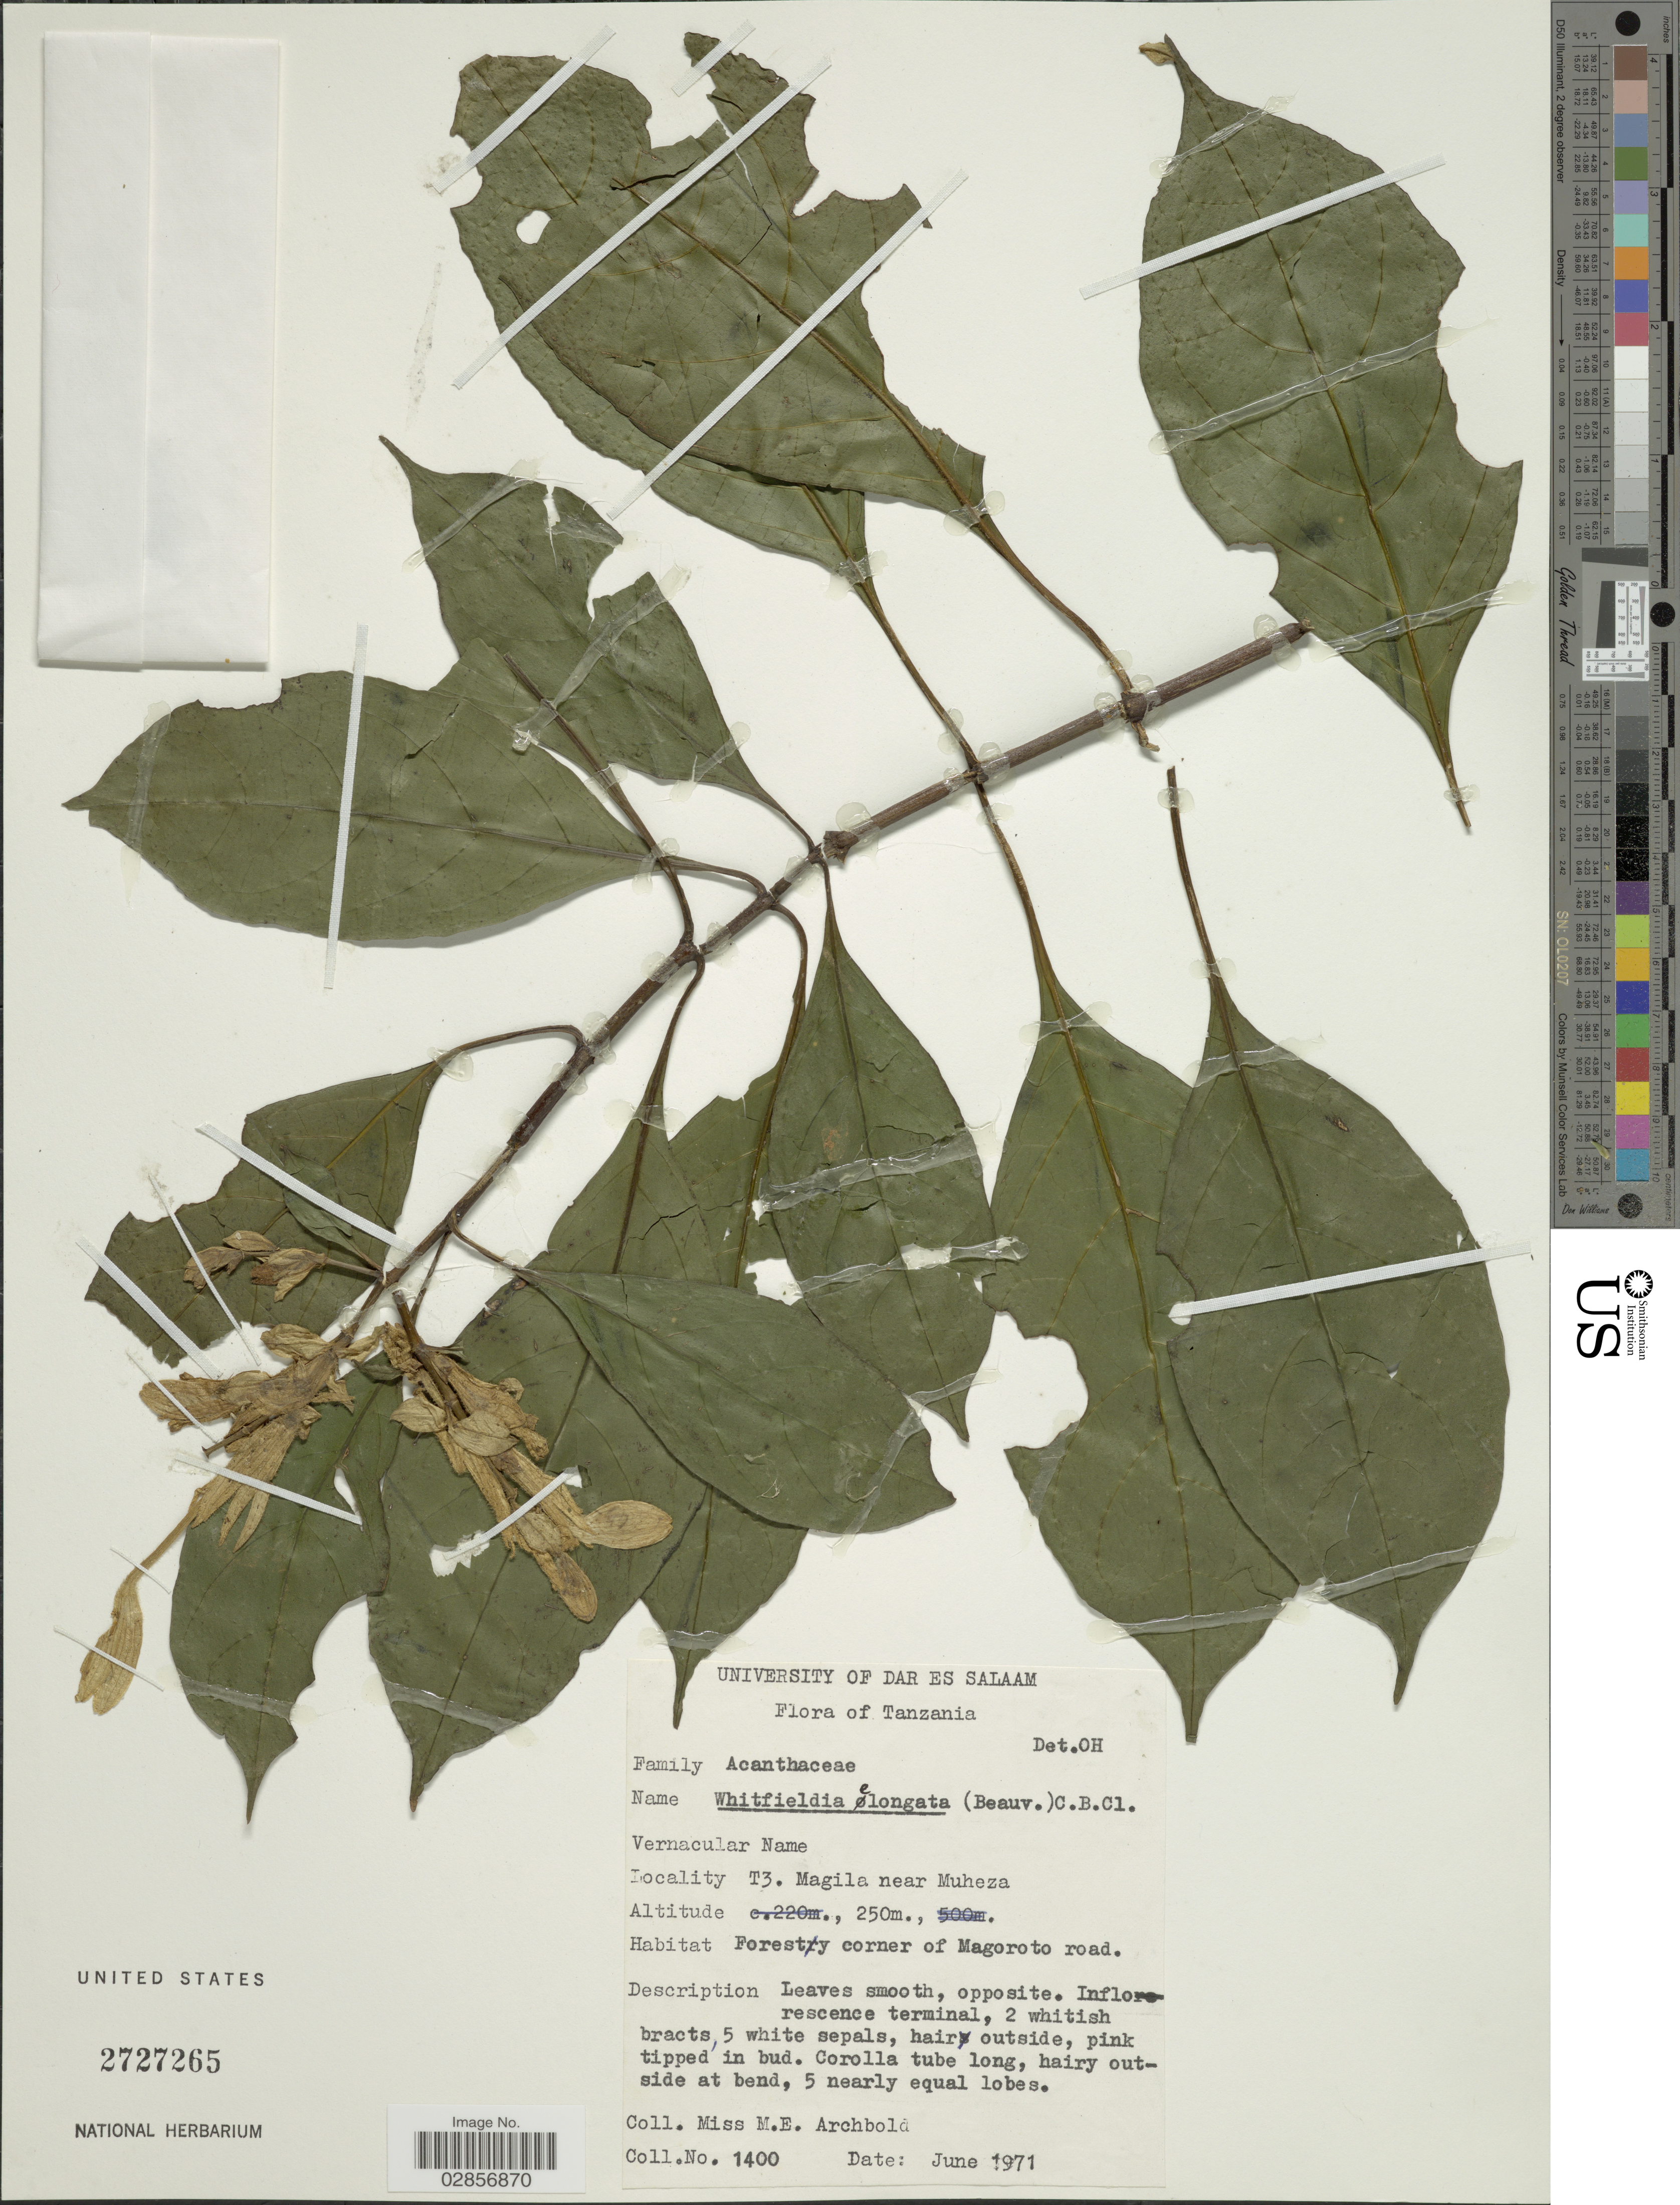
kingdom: Plantae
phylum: Tracheophyta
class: Magnoliopsida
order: Lamiales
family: Acanthaceae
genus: Whitfieldia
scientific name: Whitfieldia elongata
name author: (P. Beauv.) De Wild. & Durand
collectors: M. Archbold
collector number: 1400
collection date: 1971-06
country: Tanzania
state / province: Dar es Salaam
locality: T3. Magila near Muheza. Foresty corner of Magoroto road.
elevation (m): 250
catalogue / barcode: US 2727265